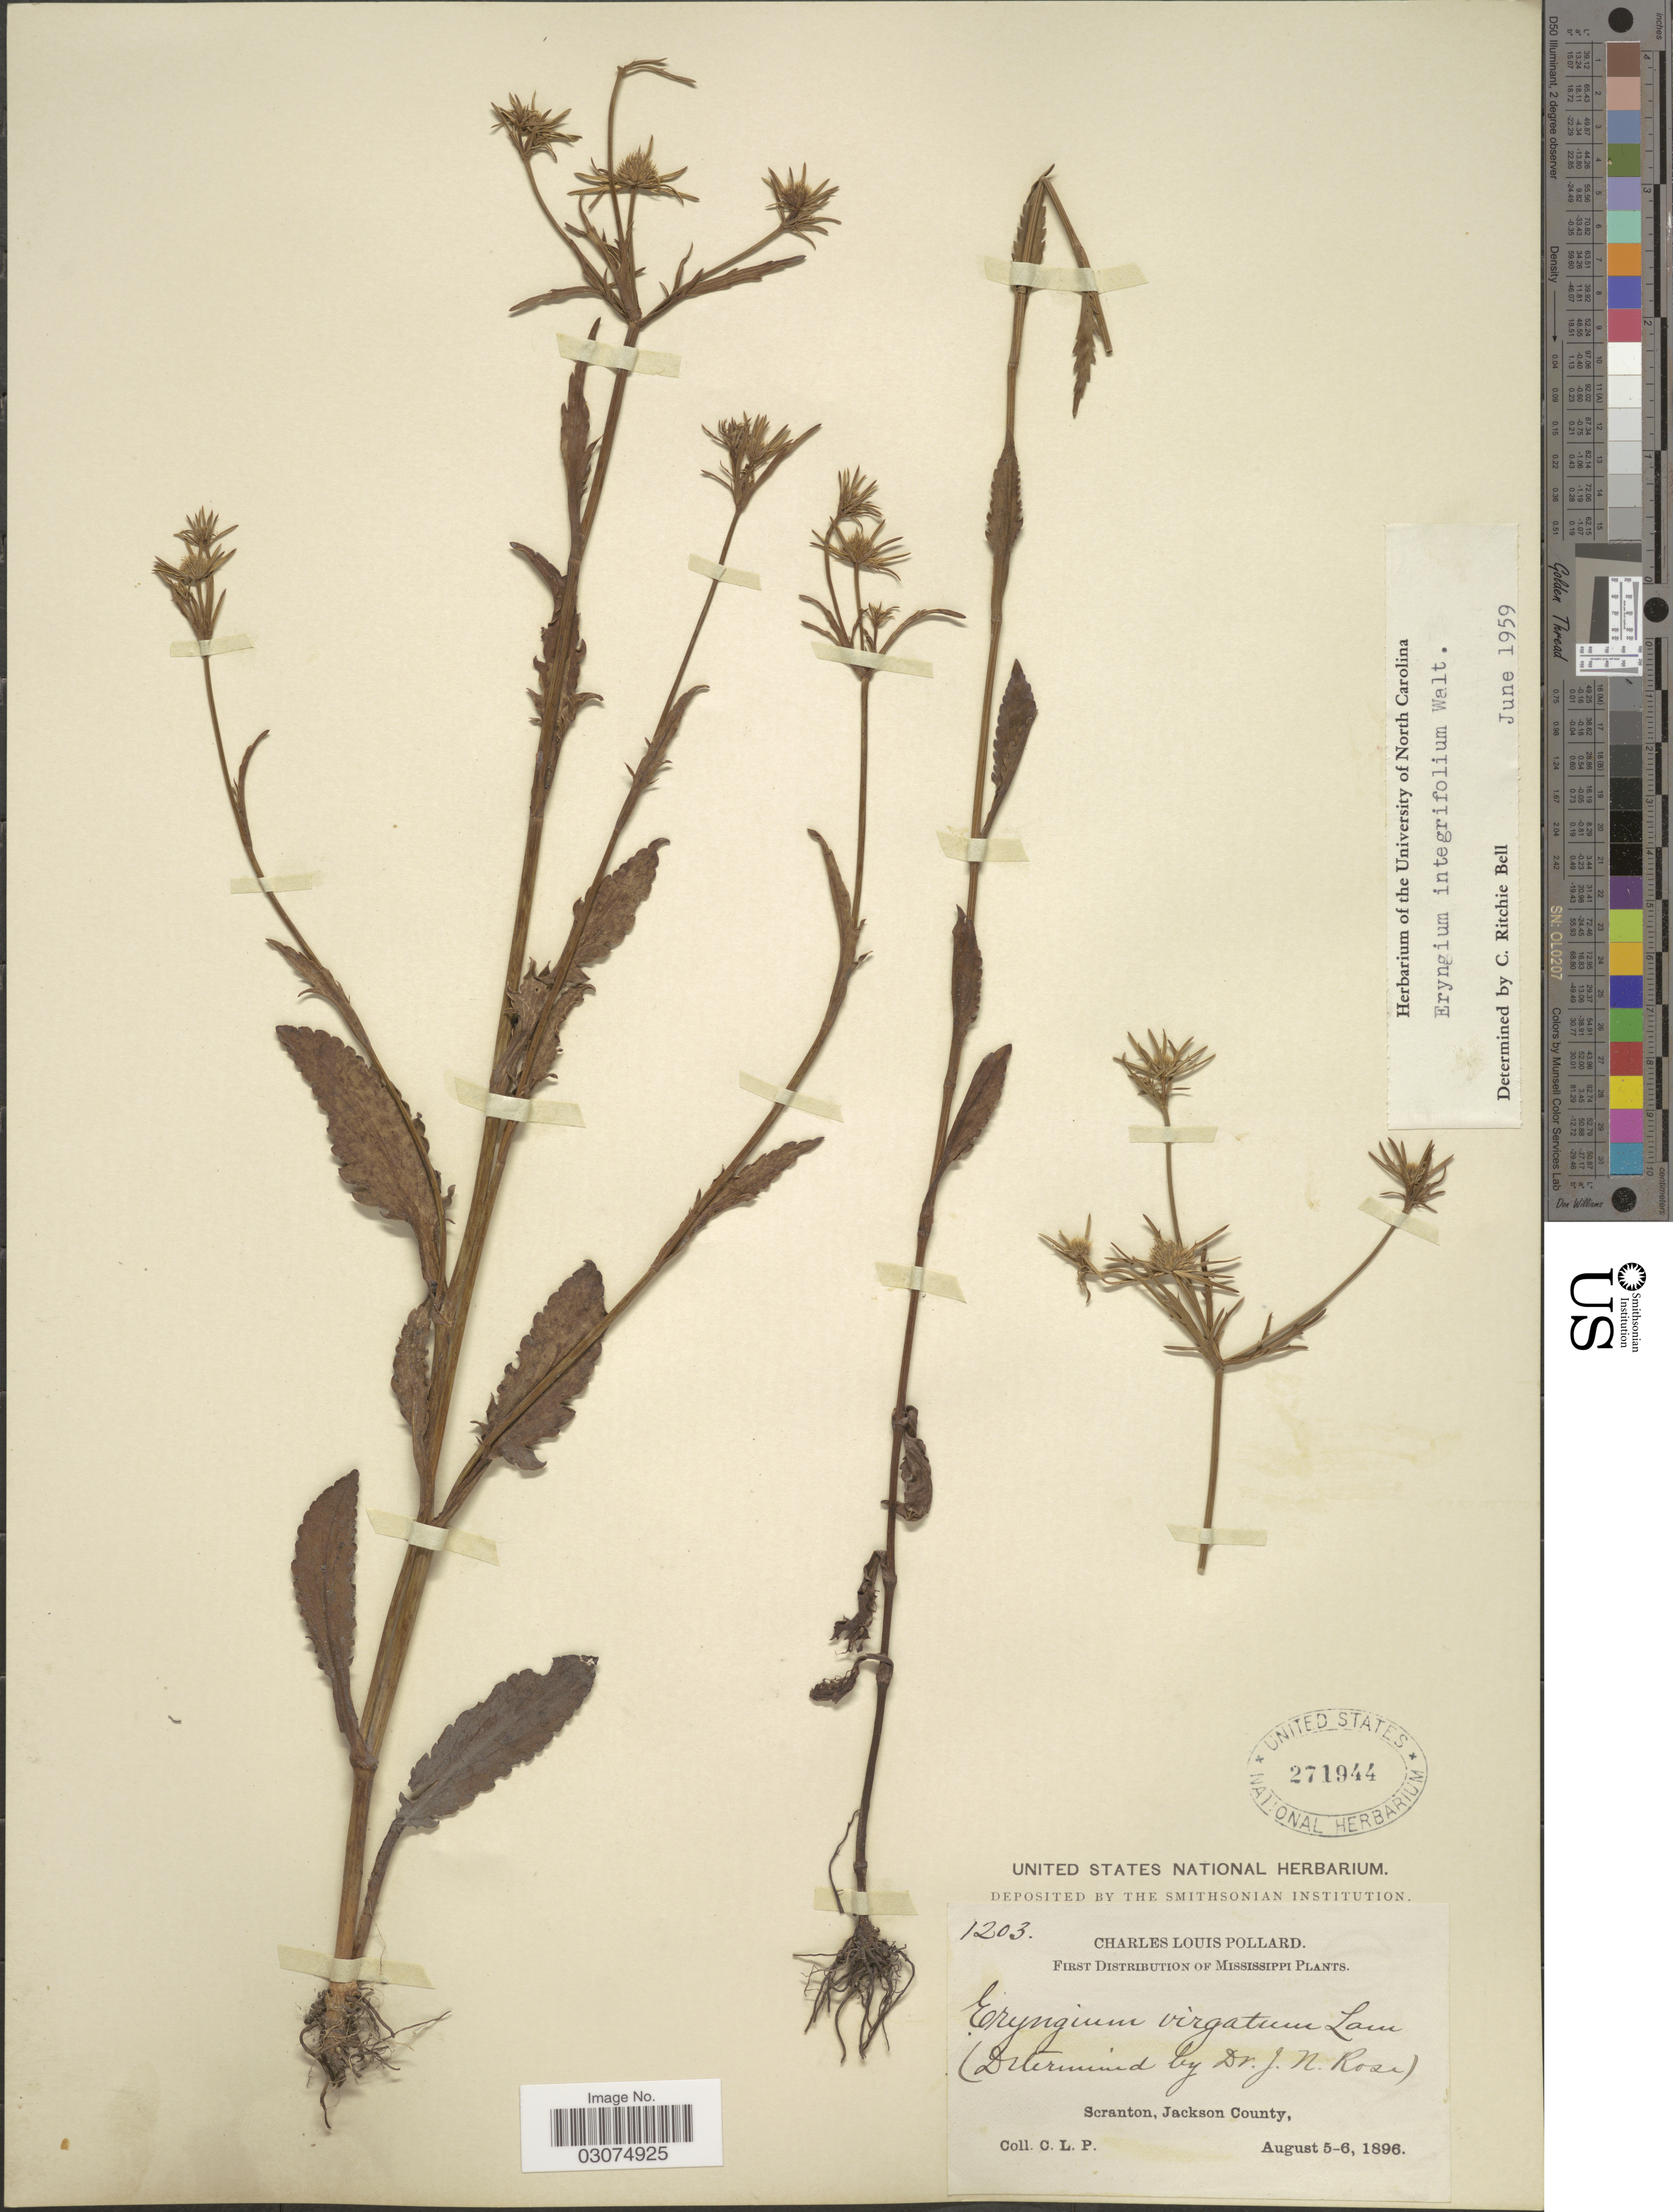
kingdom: Plantae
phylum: Tracheophyta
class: Magnoliopsida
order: Apiales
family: Apiaceae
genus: Eryngium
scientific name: Eryngium integrifolium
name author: Walter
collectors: C. L. Pollard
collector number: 1203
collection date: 1896-08-05/1896-08-06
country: United States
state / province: Mississippi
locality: Scranton, Jackson County.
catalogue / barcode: US 271944